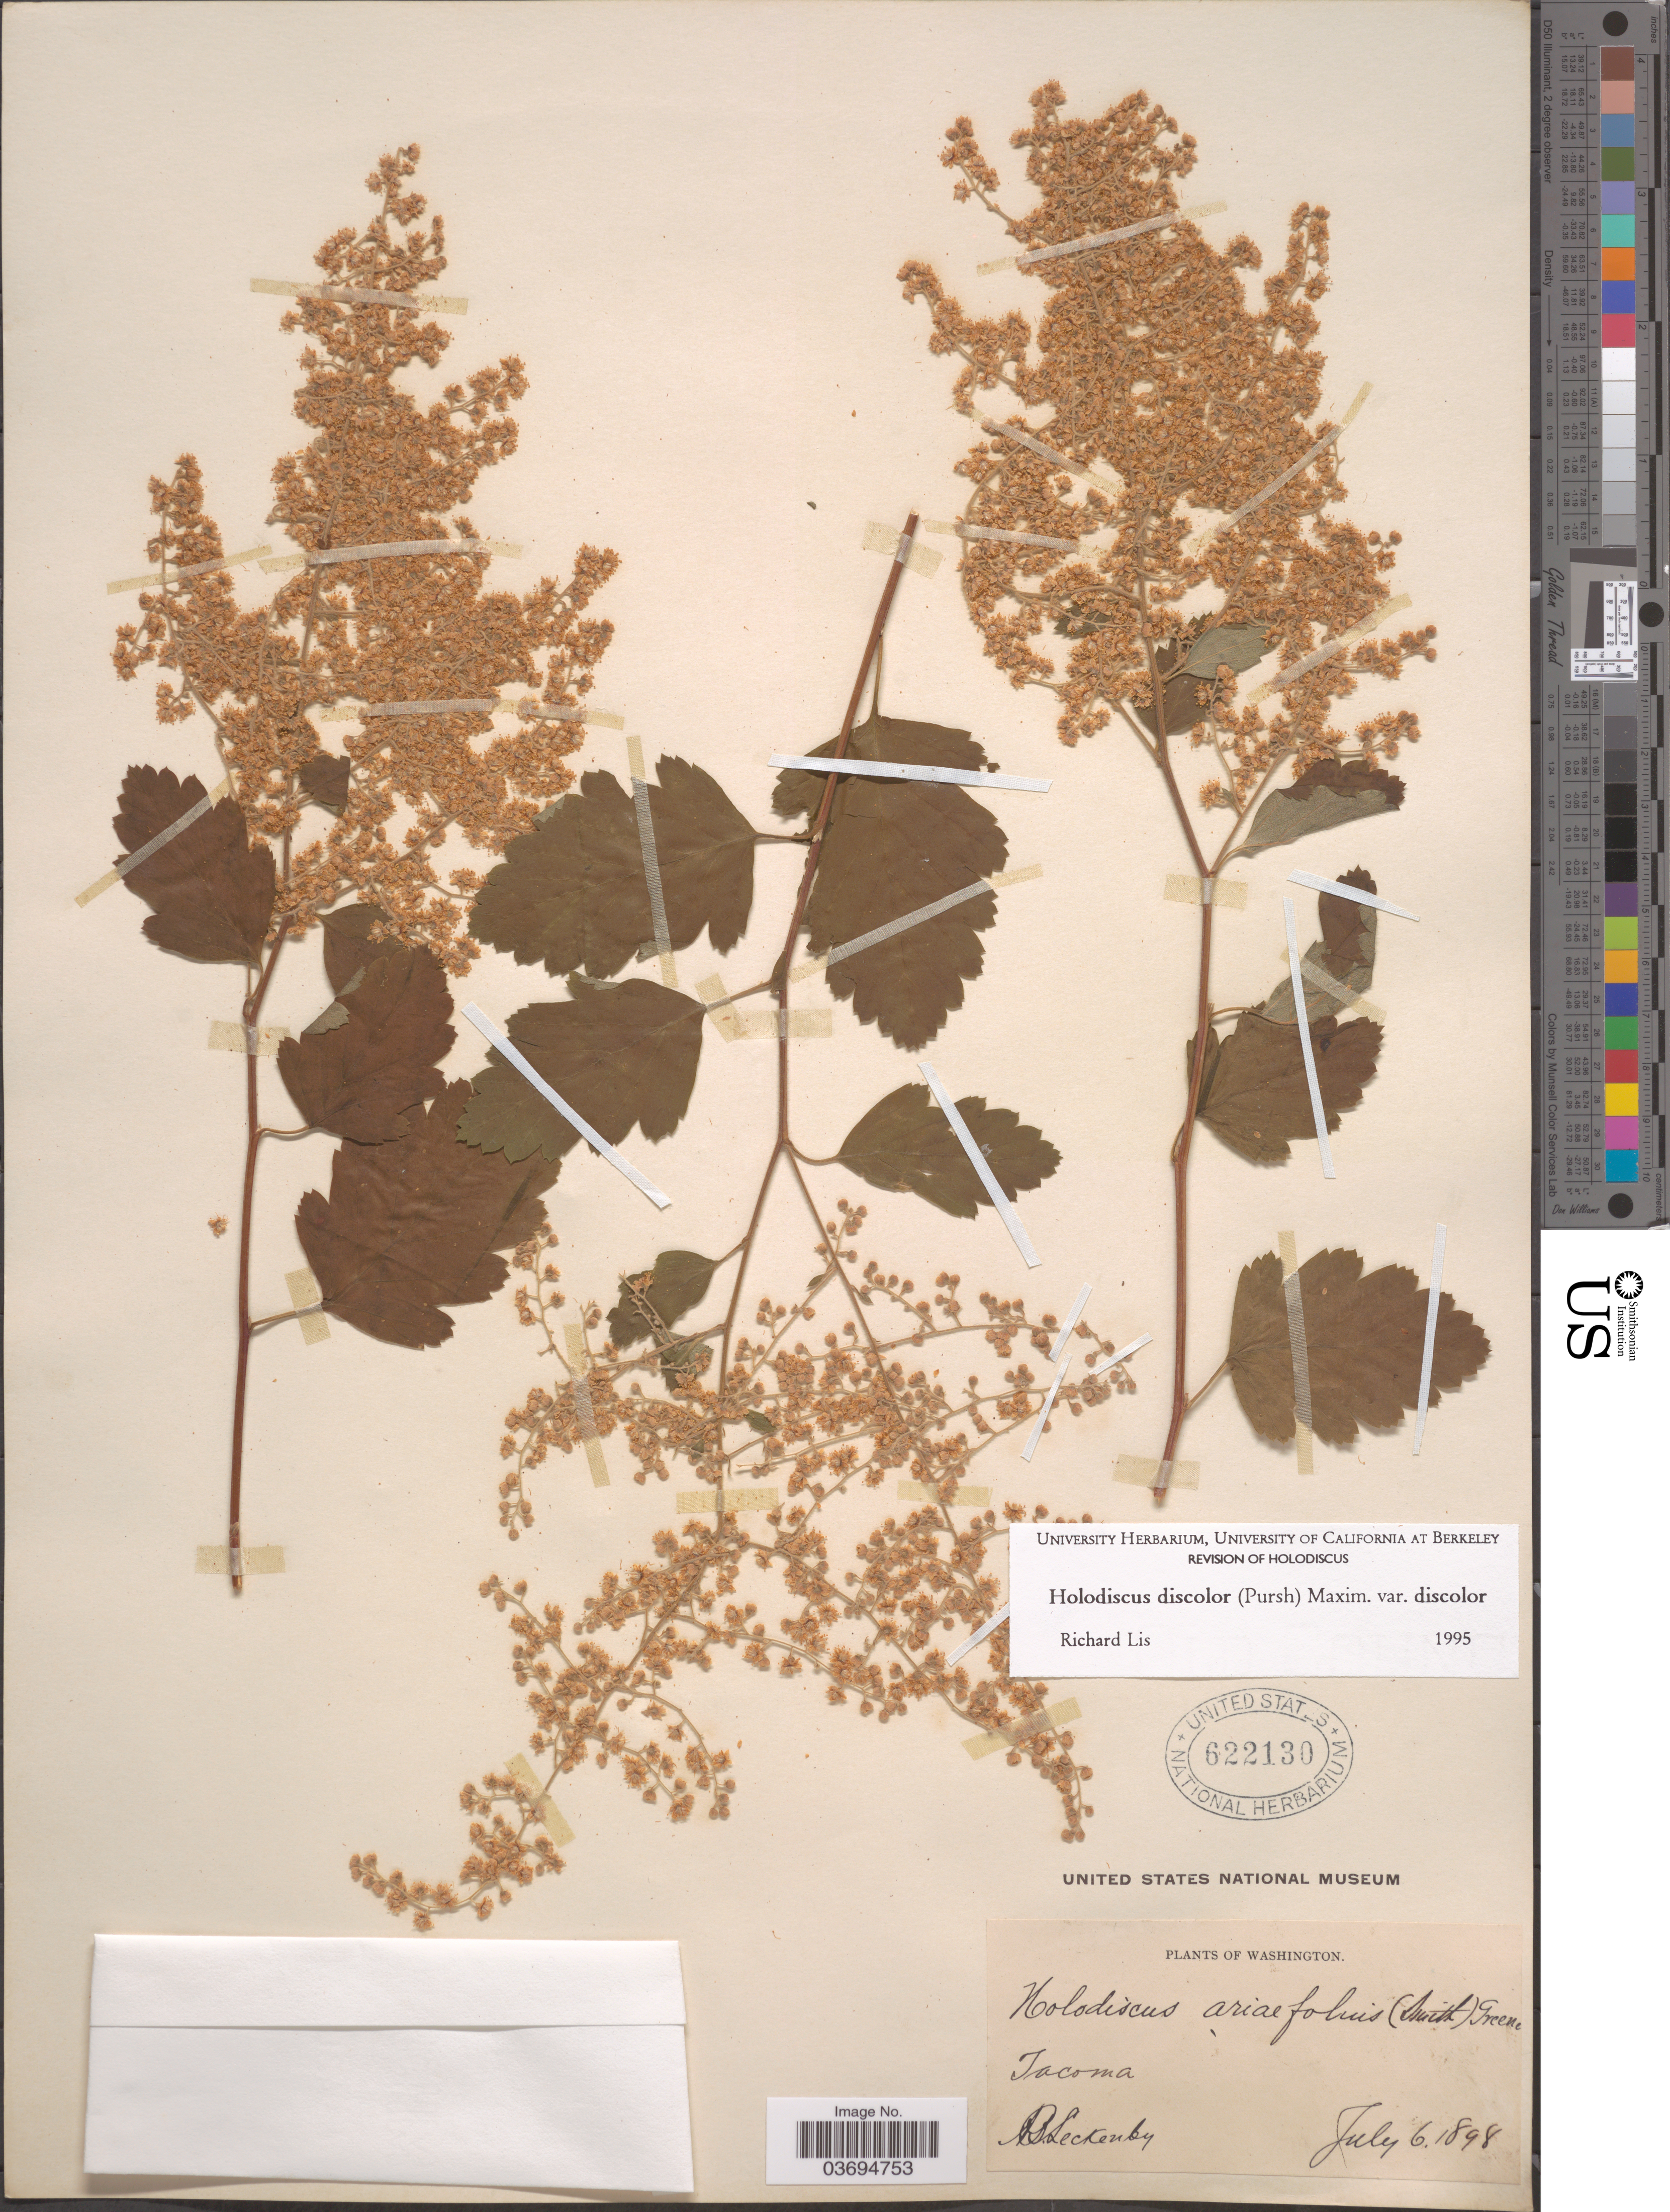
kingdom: Plantae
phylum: Tracheophyta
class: Magnoliopsida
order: Rosales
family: Rosaceae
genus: Holodiscus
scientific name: Holodiscus discolor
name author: (Pursh) Maxim.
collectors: A. Leckenby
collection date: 1898-07-06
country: United States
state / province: Washington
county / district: Pierce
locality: Tacoma.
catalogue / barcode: US 622130